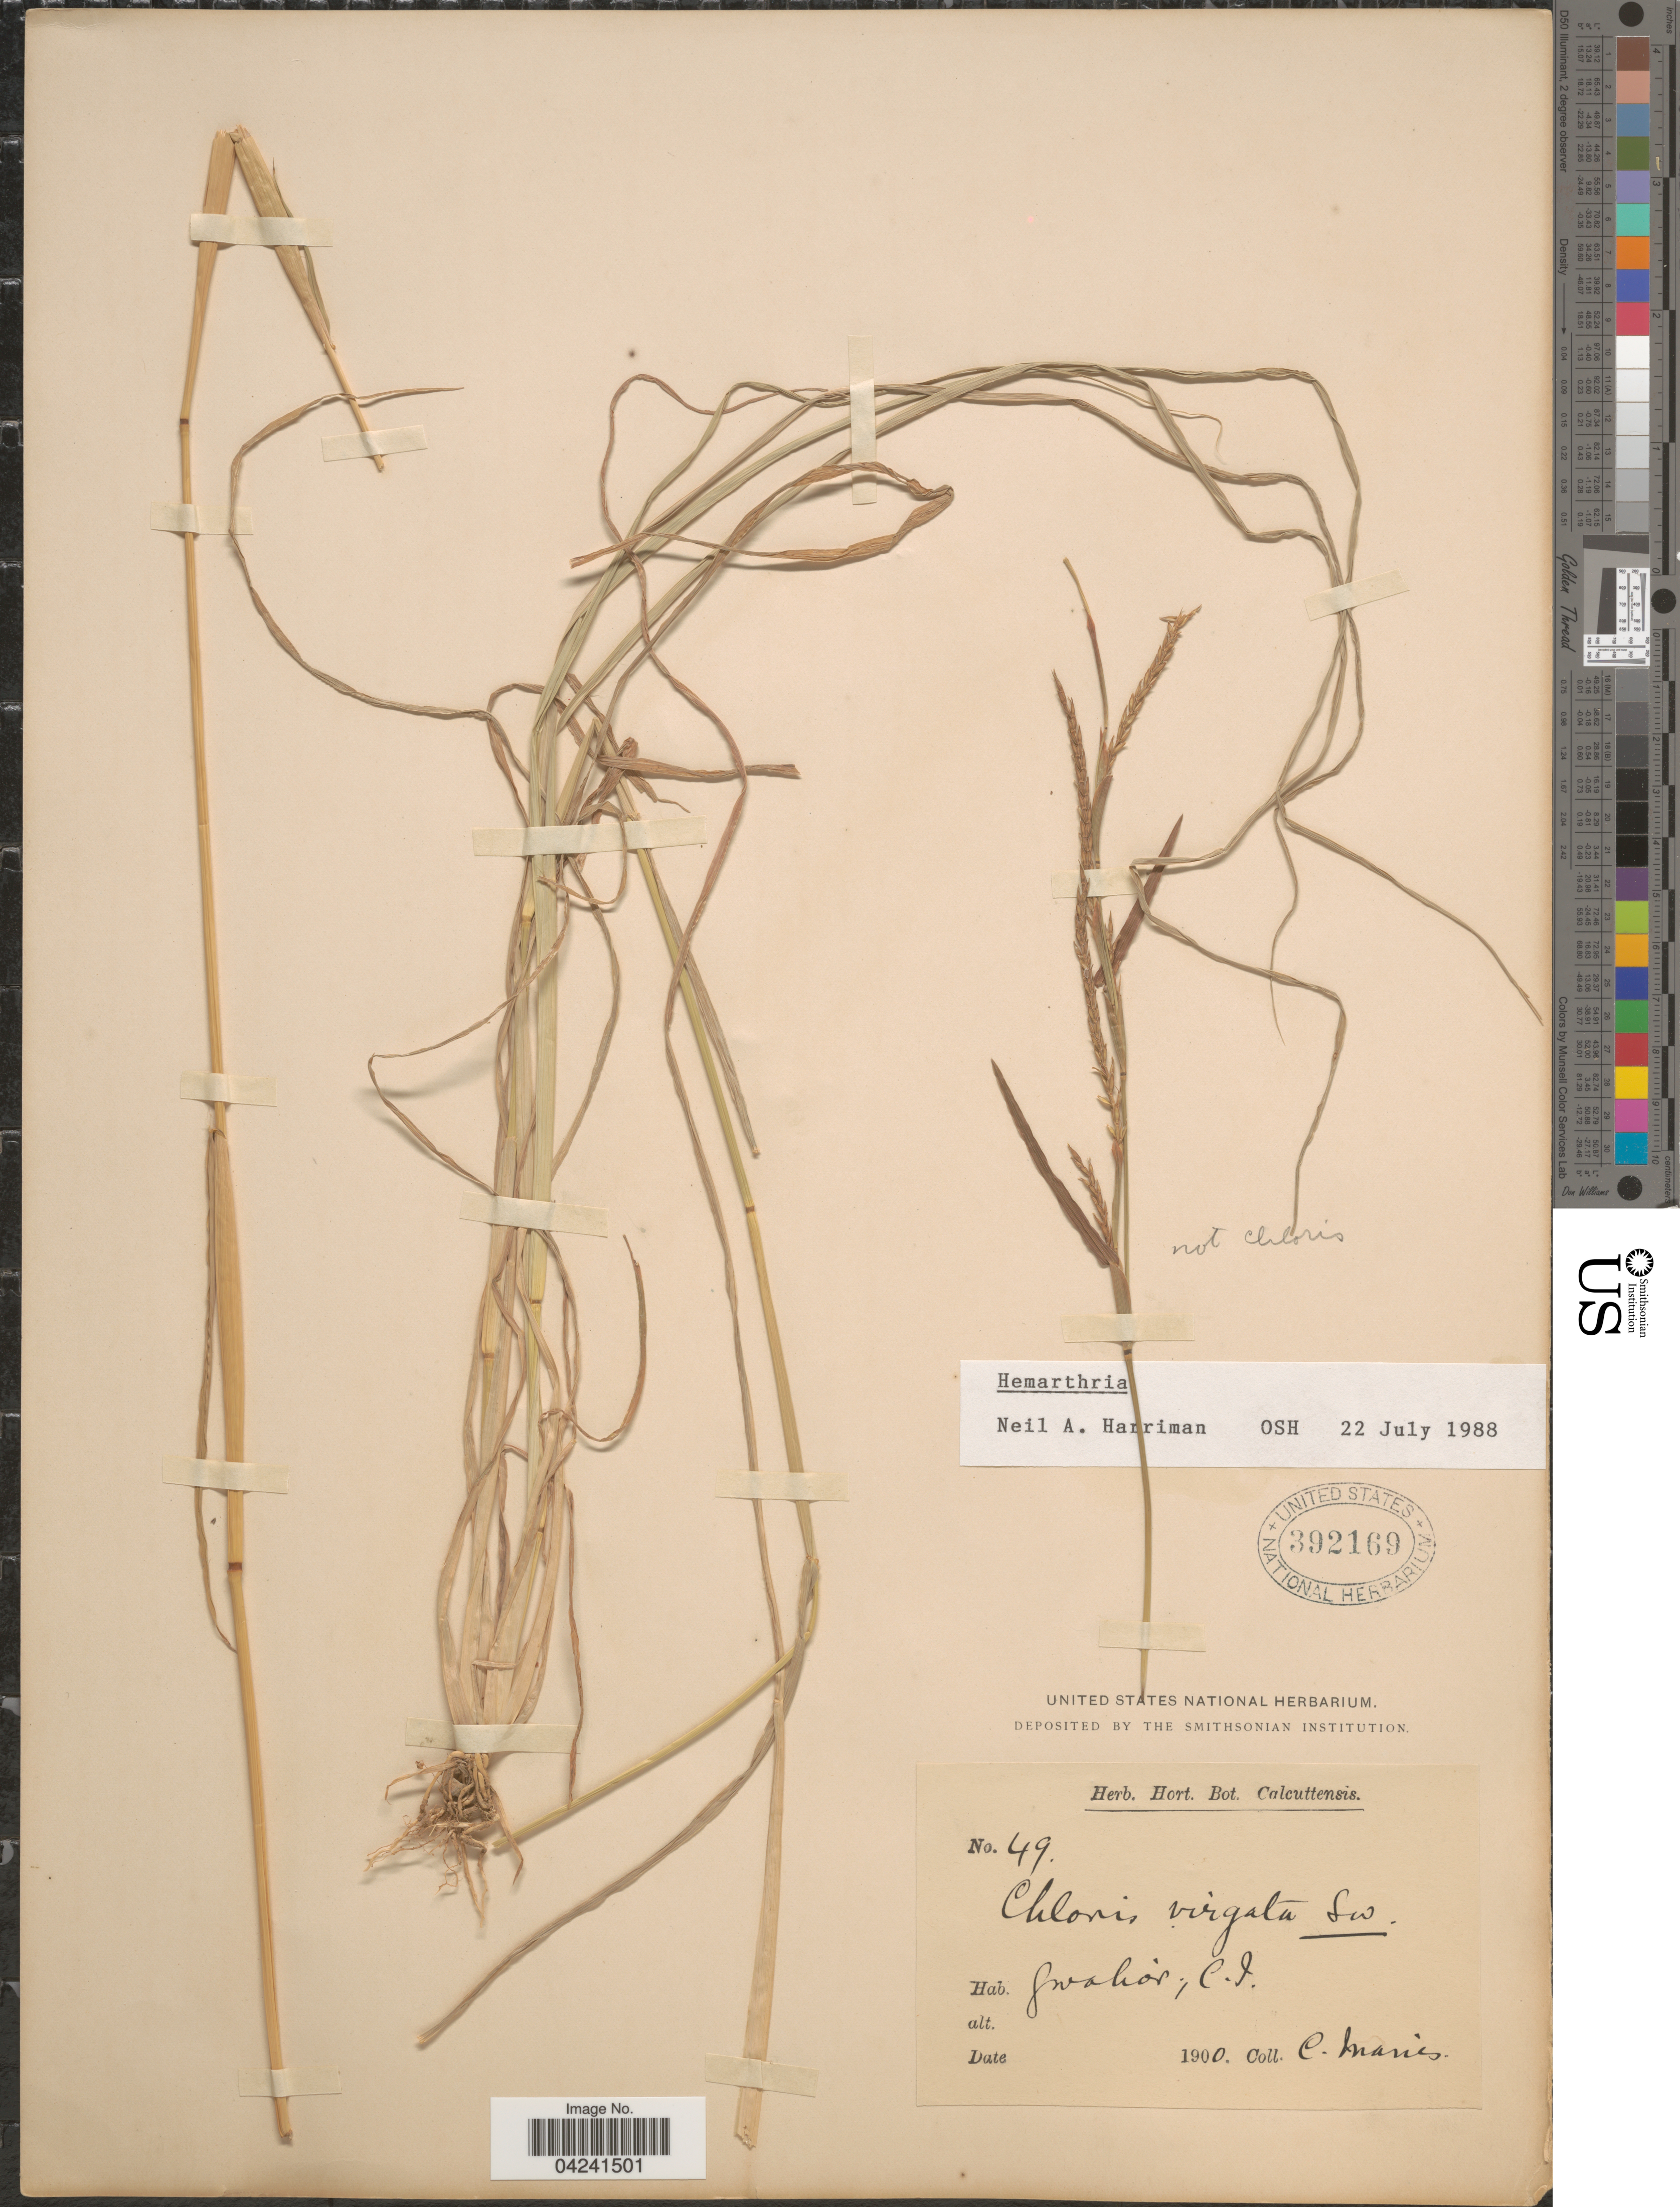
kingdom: Plantae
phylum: Tracheophyta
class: Liliopsida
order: Poales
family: Poaceae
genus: Hemarthria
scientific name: Hemarthria sp.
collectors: C. Maries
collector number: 49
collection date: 1900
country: India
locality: Gwalior, C. I.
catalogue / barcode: US 392169